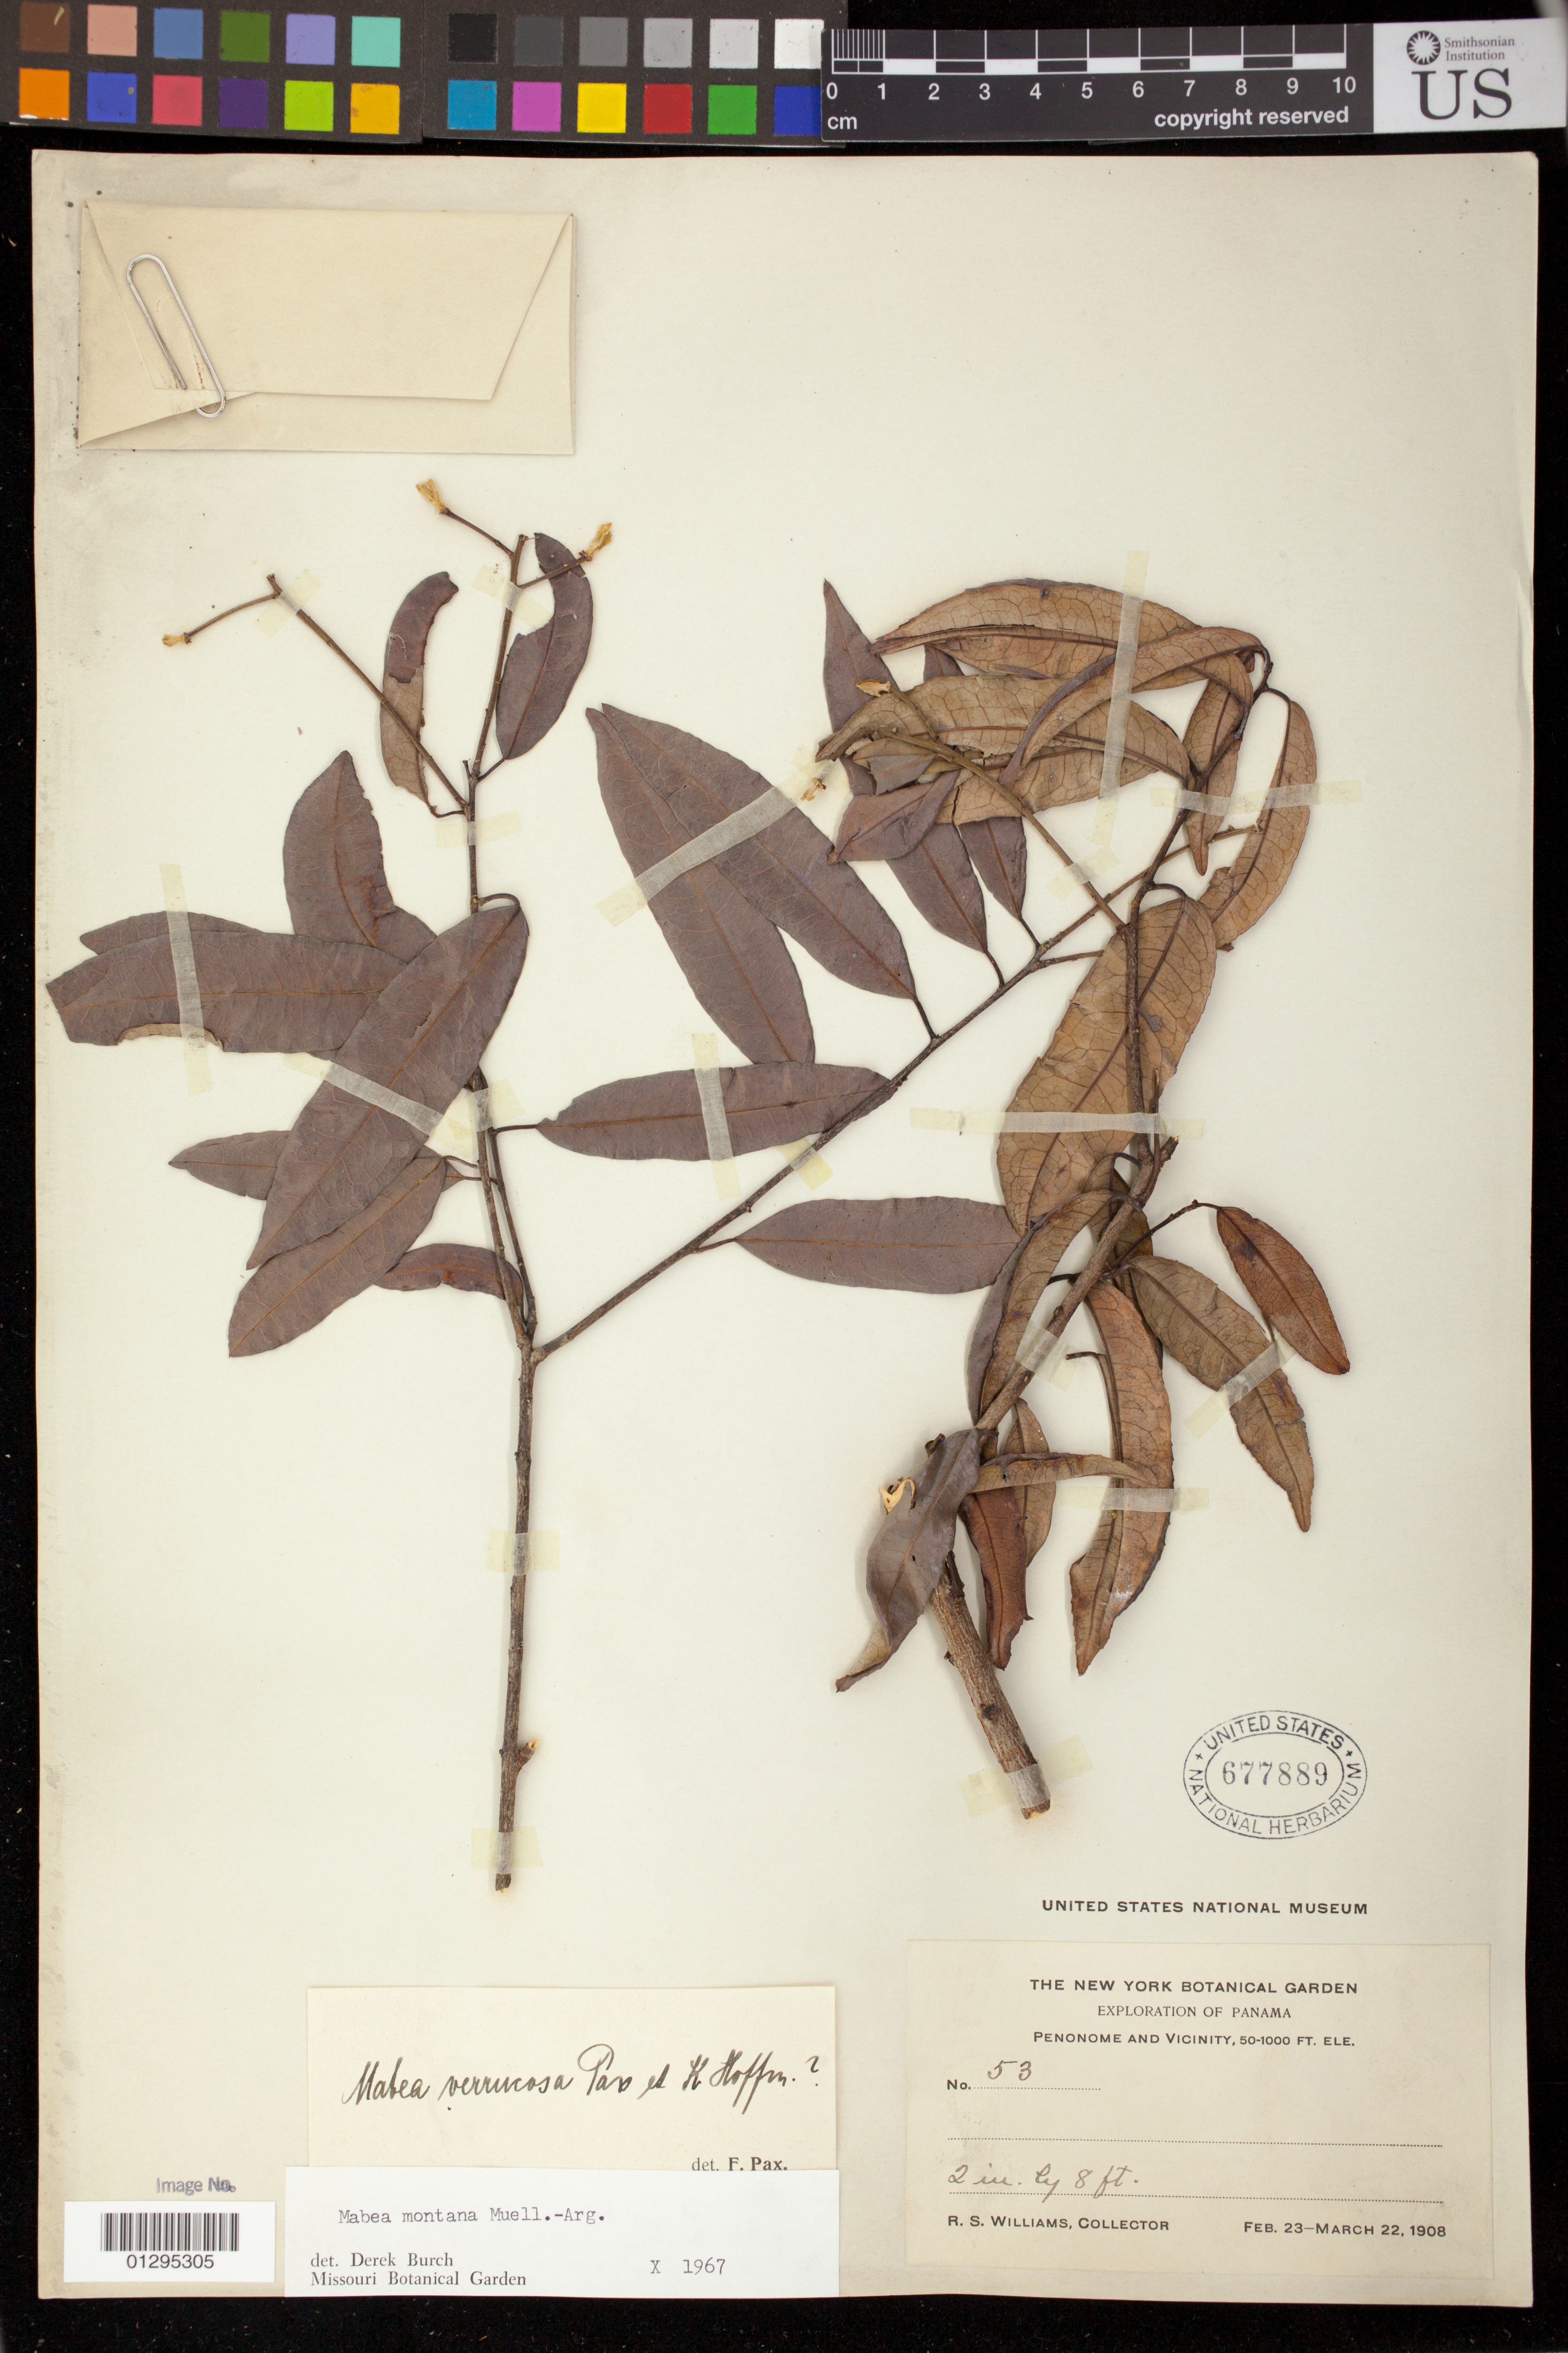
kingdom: Plantae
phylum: Tracheophyta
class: Magnoliopsida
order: Malpighiales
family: Euphorbiaceae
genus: Mabea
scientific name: Mabea montana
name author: Müll. Arg.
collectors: R. S. Williams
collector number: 53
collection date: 1908-02-23/1908-03-22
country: Panama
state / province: Coclé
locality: Penonome and vicinity.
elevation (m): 15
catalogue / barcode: US 677889